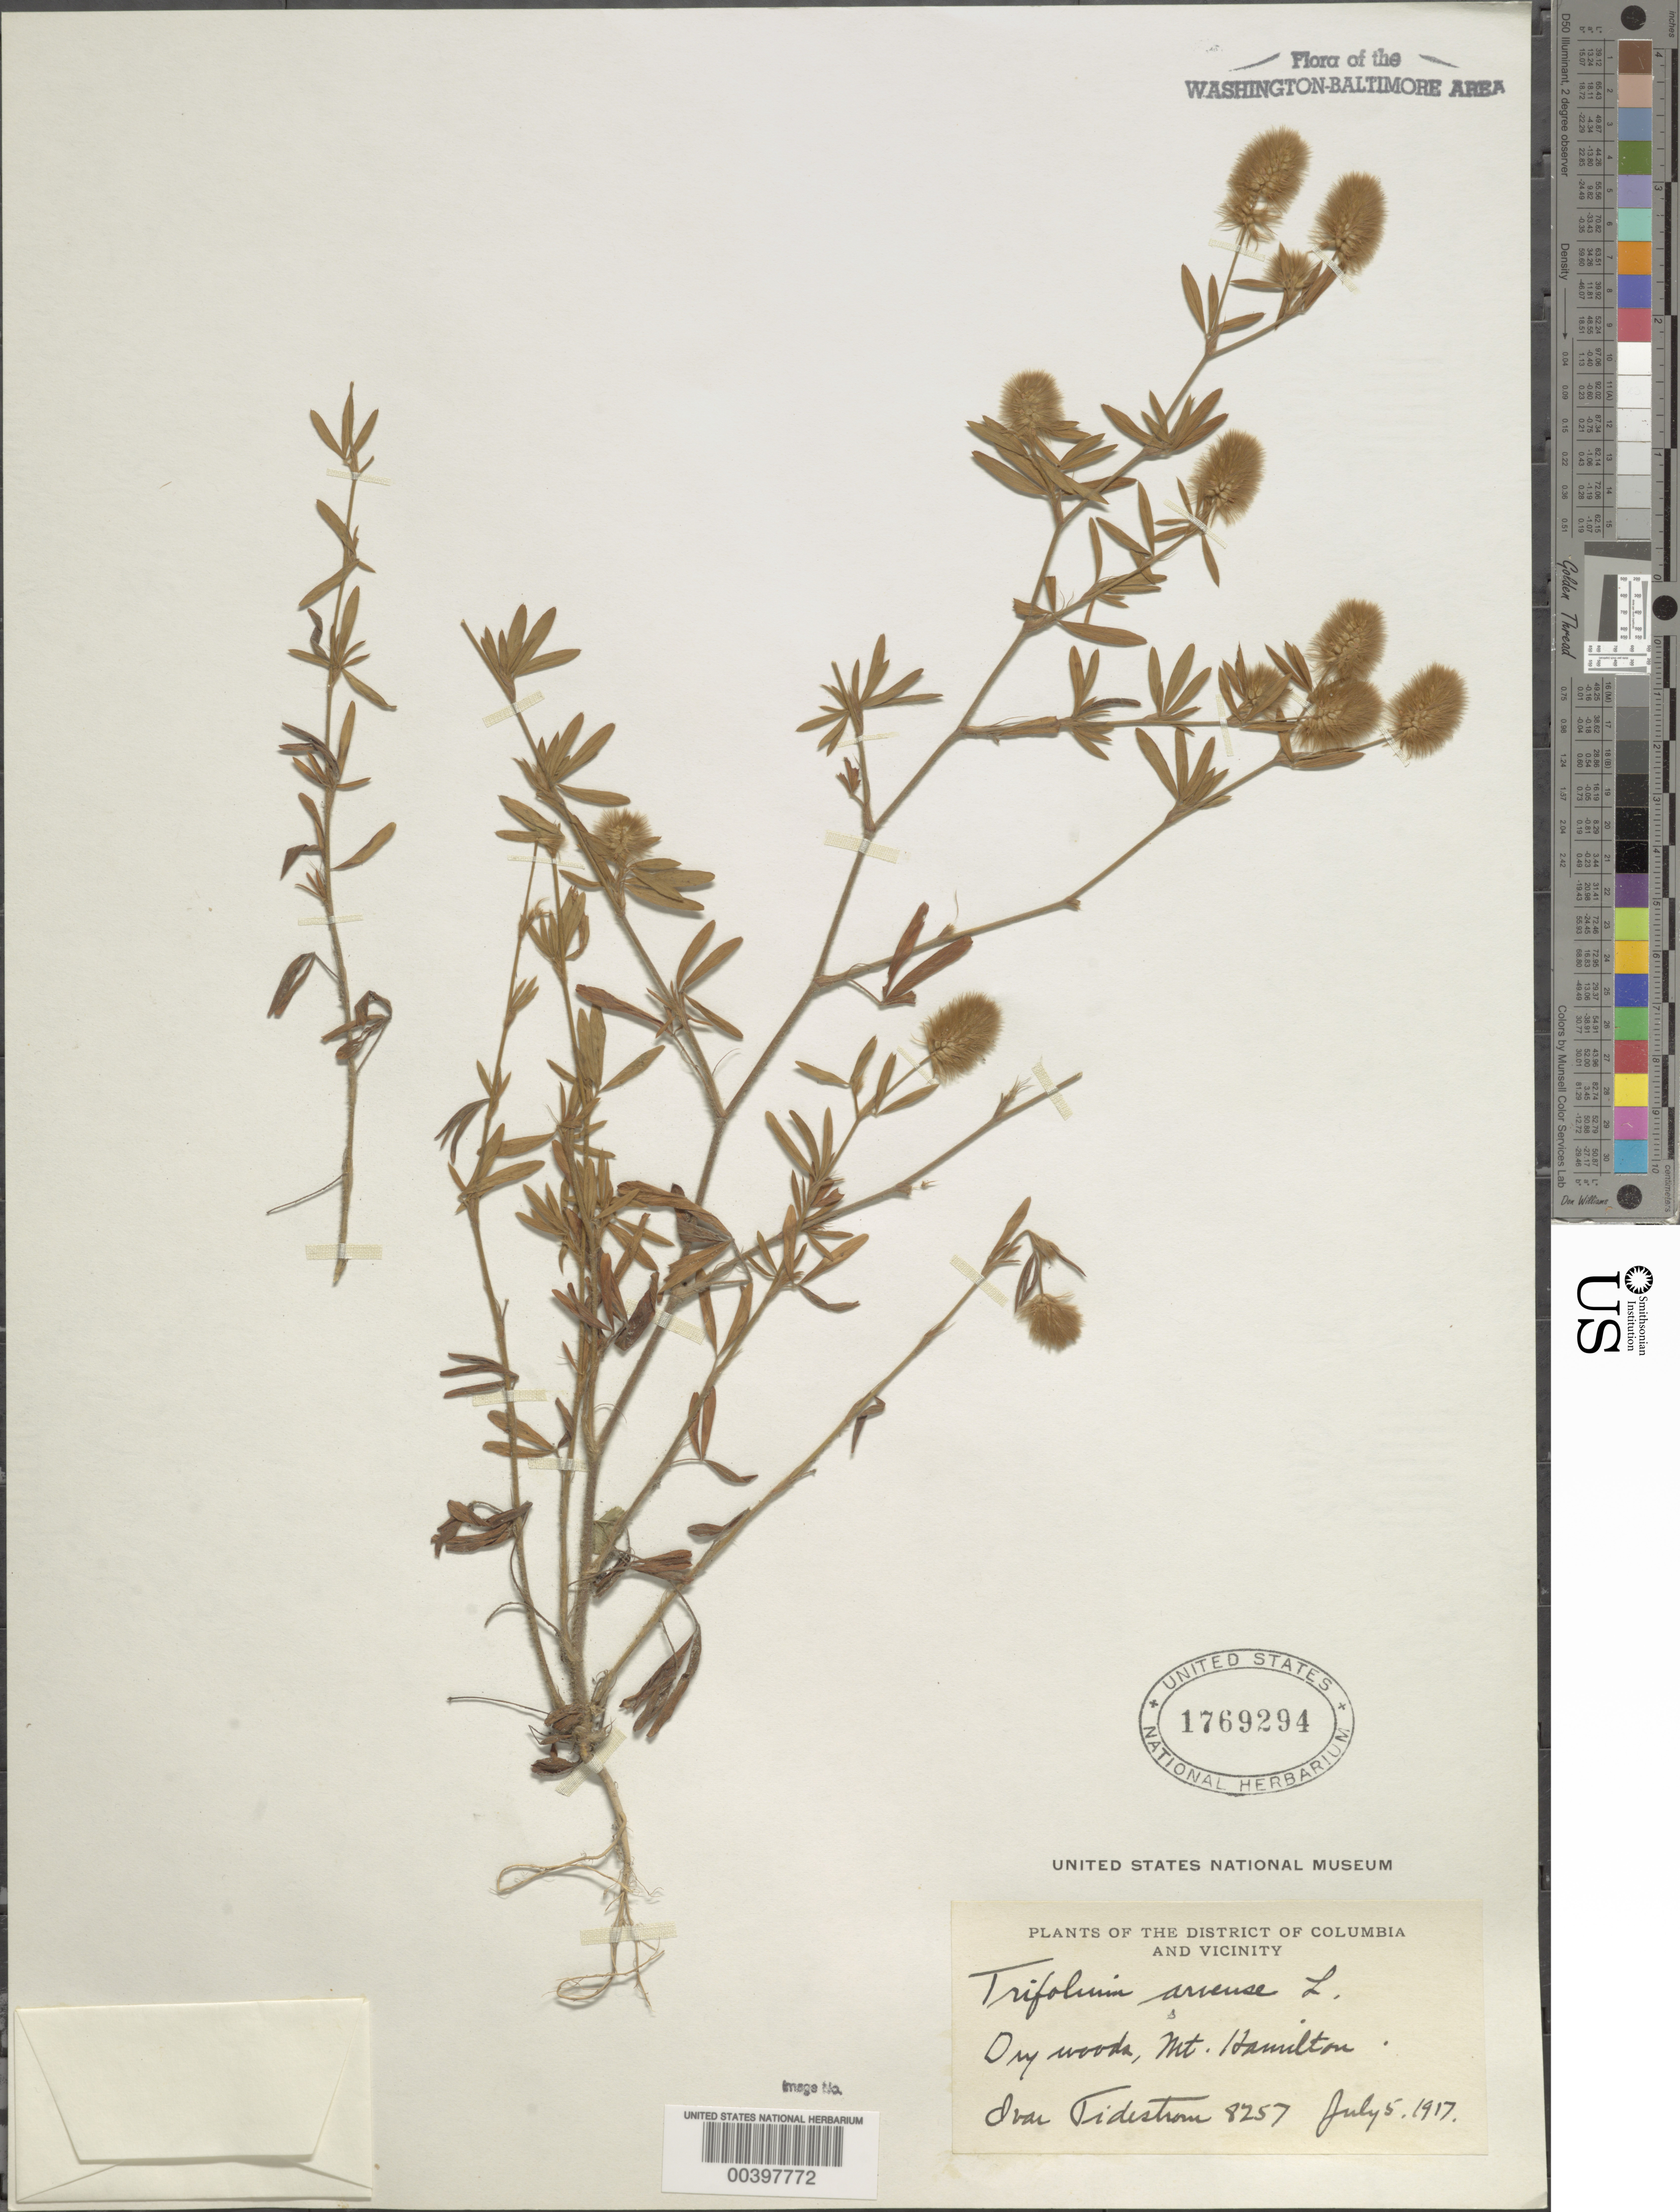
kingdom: Plantae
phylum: Tracheophyta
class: Magnoliopsida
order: Fabales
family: Fabaceae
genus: Trifolium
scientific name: Trifolium arvense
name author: L.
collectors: I. F. Tidestrom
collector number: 8257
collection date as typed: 05 Jul 1917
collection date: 1917-07-05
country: United States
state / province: District of Columbia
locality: Mount Hamilton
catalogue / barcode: US 1769294